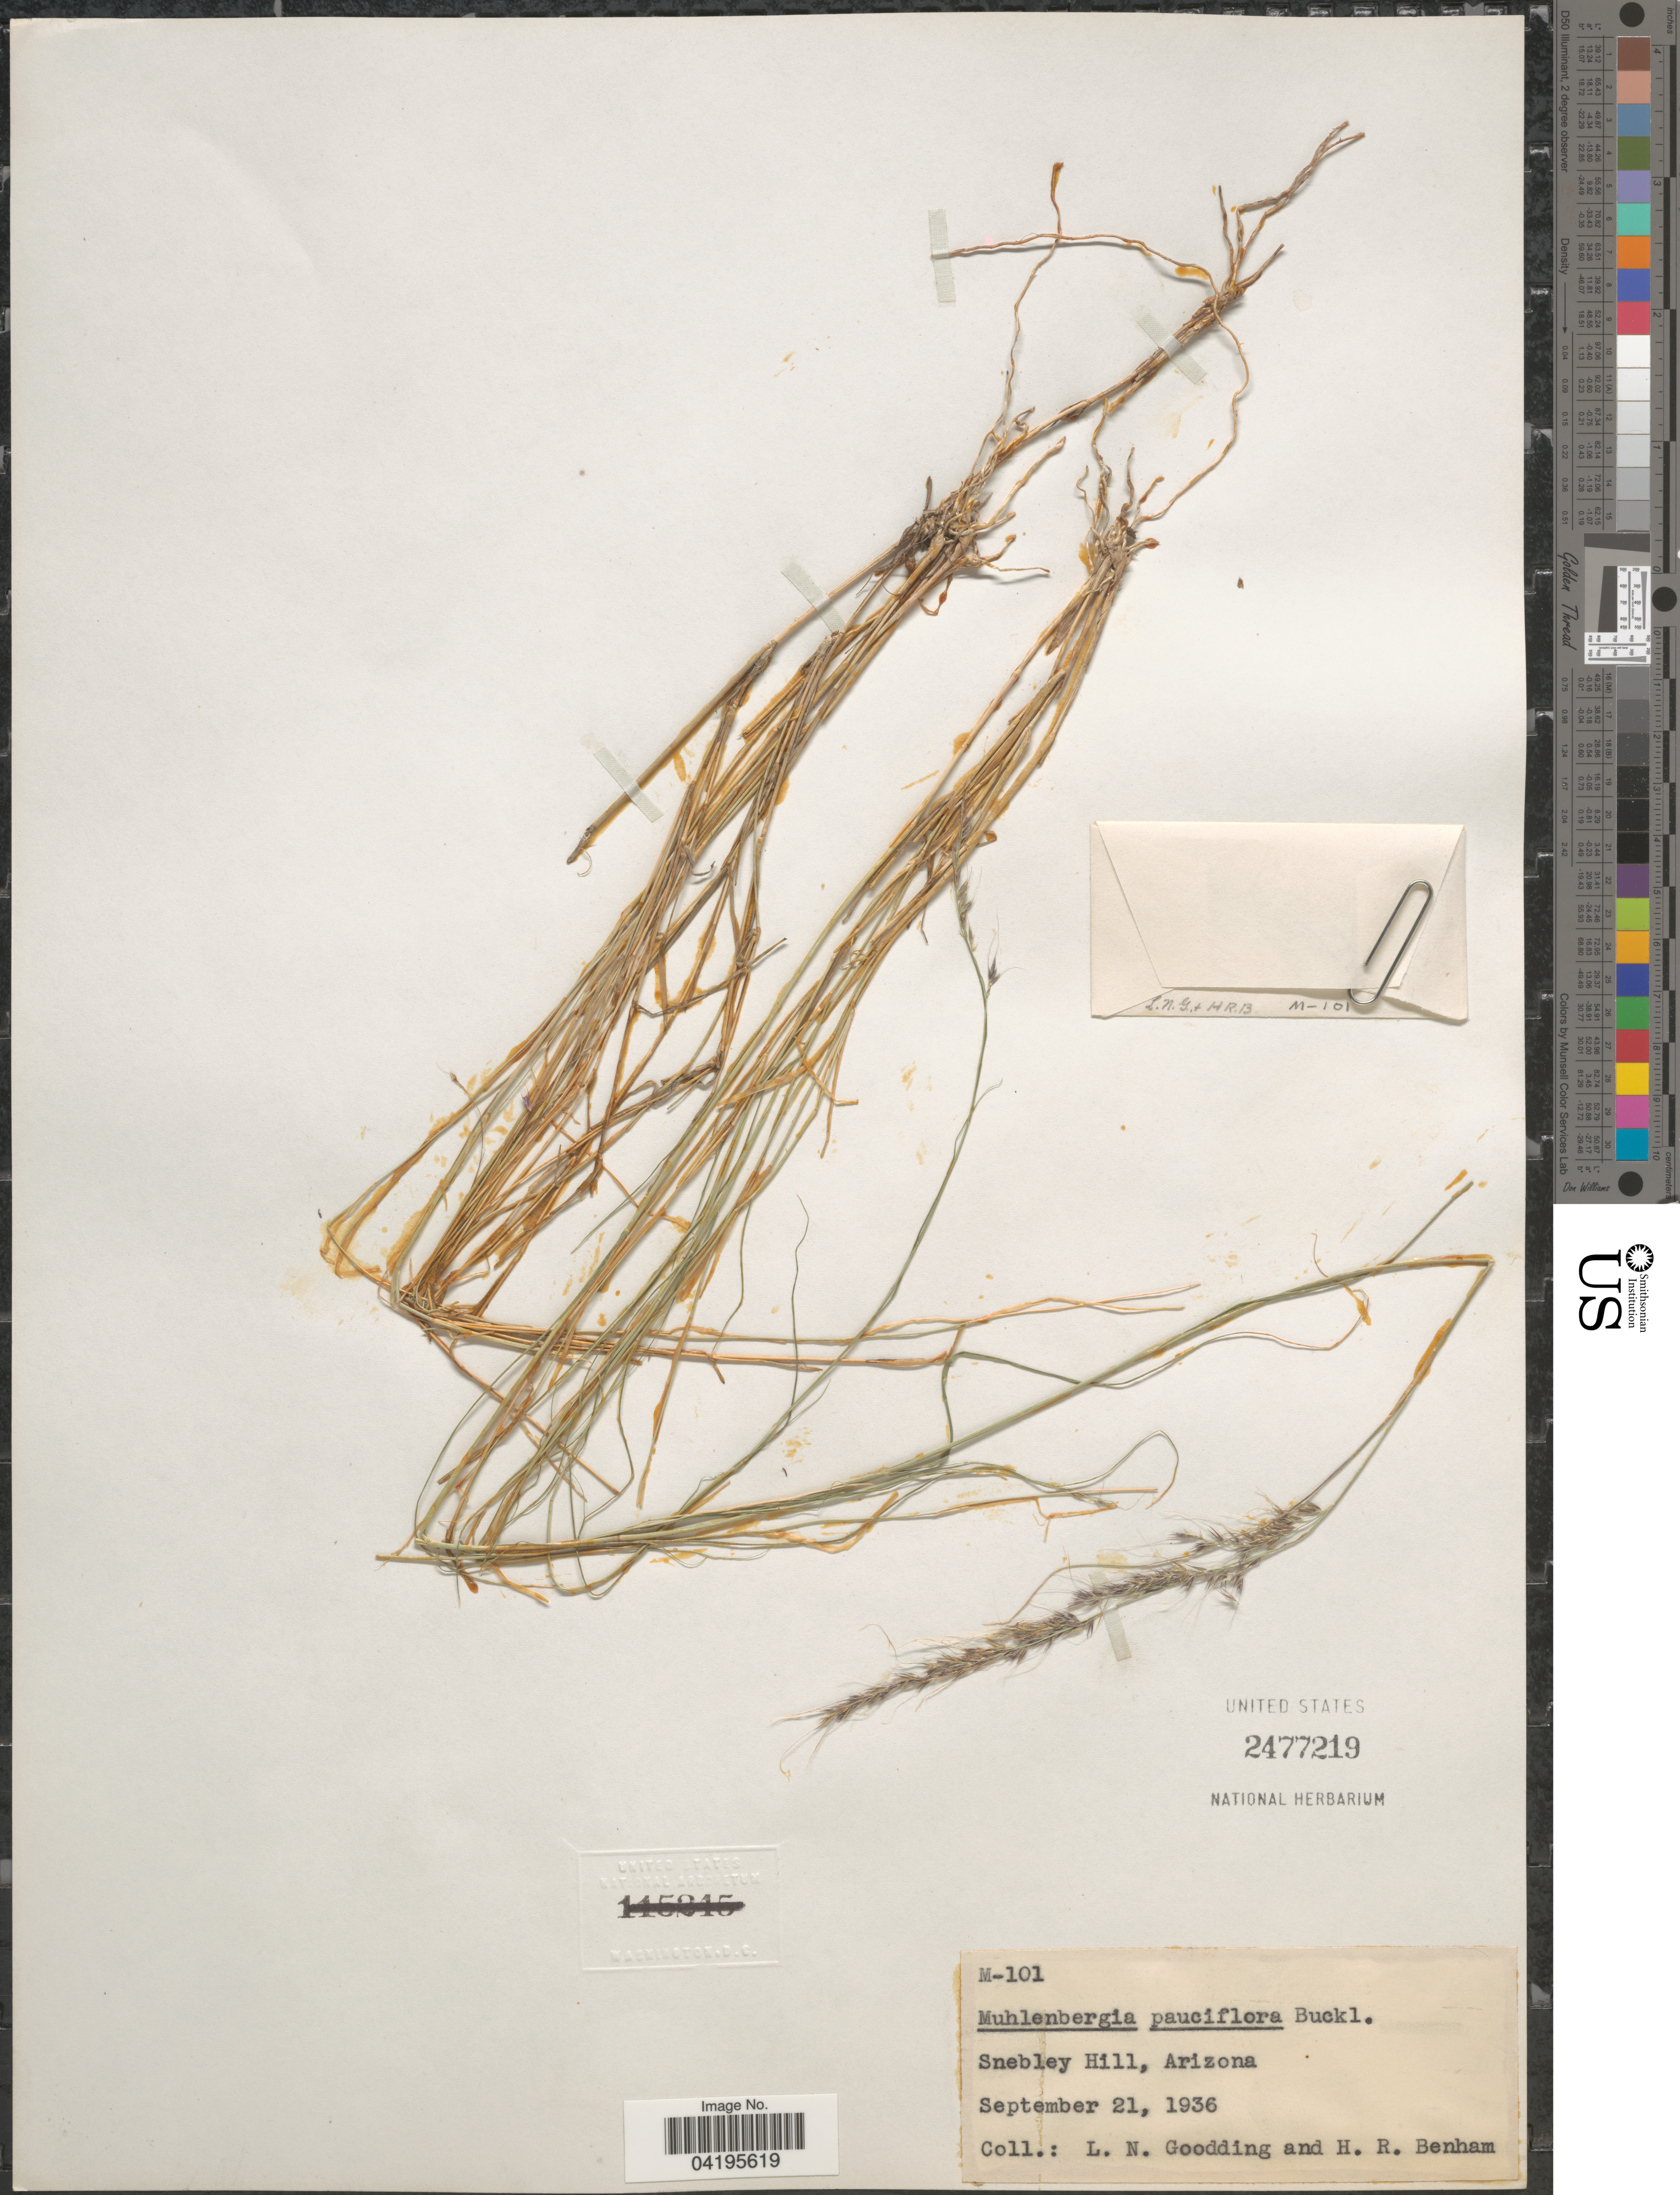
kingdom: Plantae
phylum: Tracheophyta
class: Liliopsida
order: Poales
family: Poaceae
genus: Muhlenbergia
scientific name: Muhlenbergia pauciflora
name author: Buckley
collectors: L. N. Goodding & H. Benham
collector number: M-101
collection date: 1936-09-21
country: United States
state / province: Arizona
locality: Snebley Hill.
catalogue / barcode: US 2477219